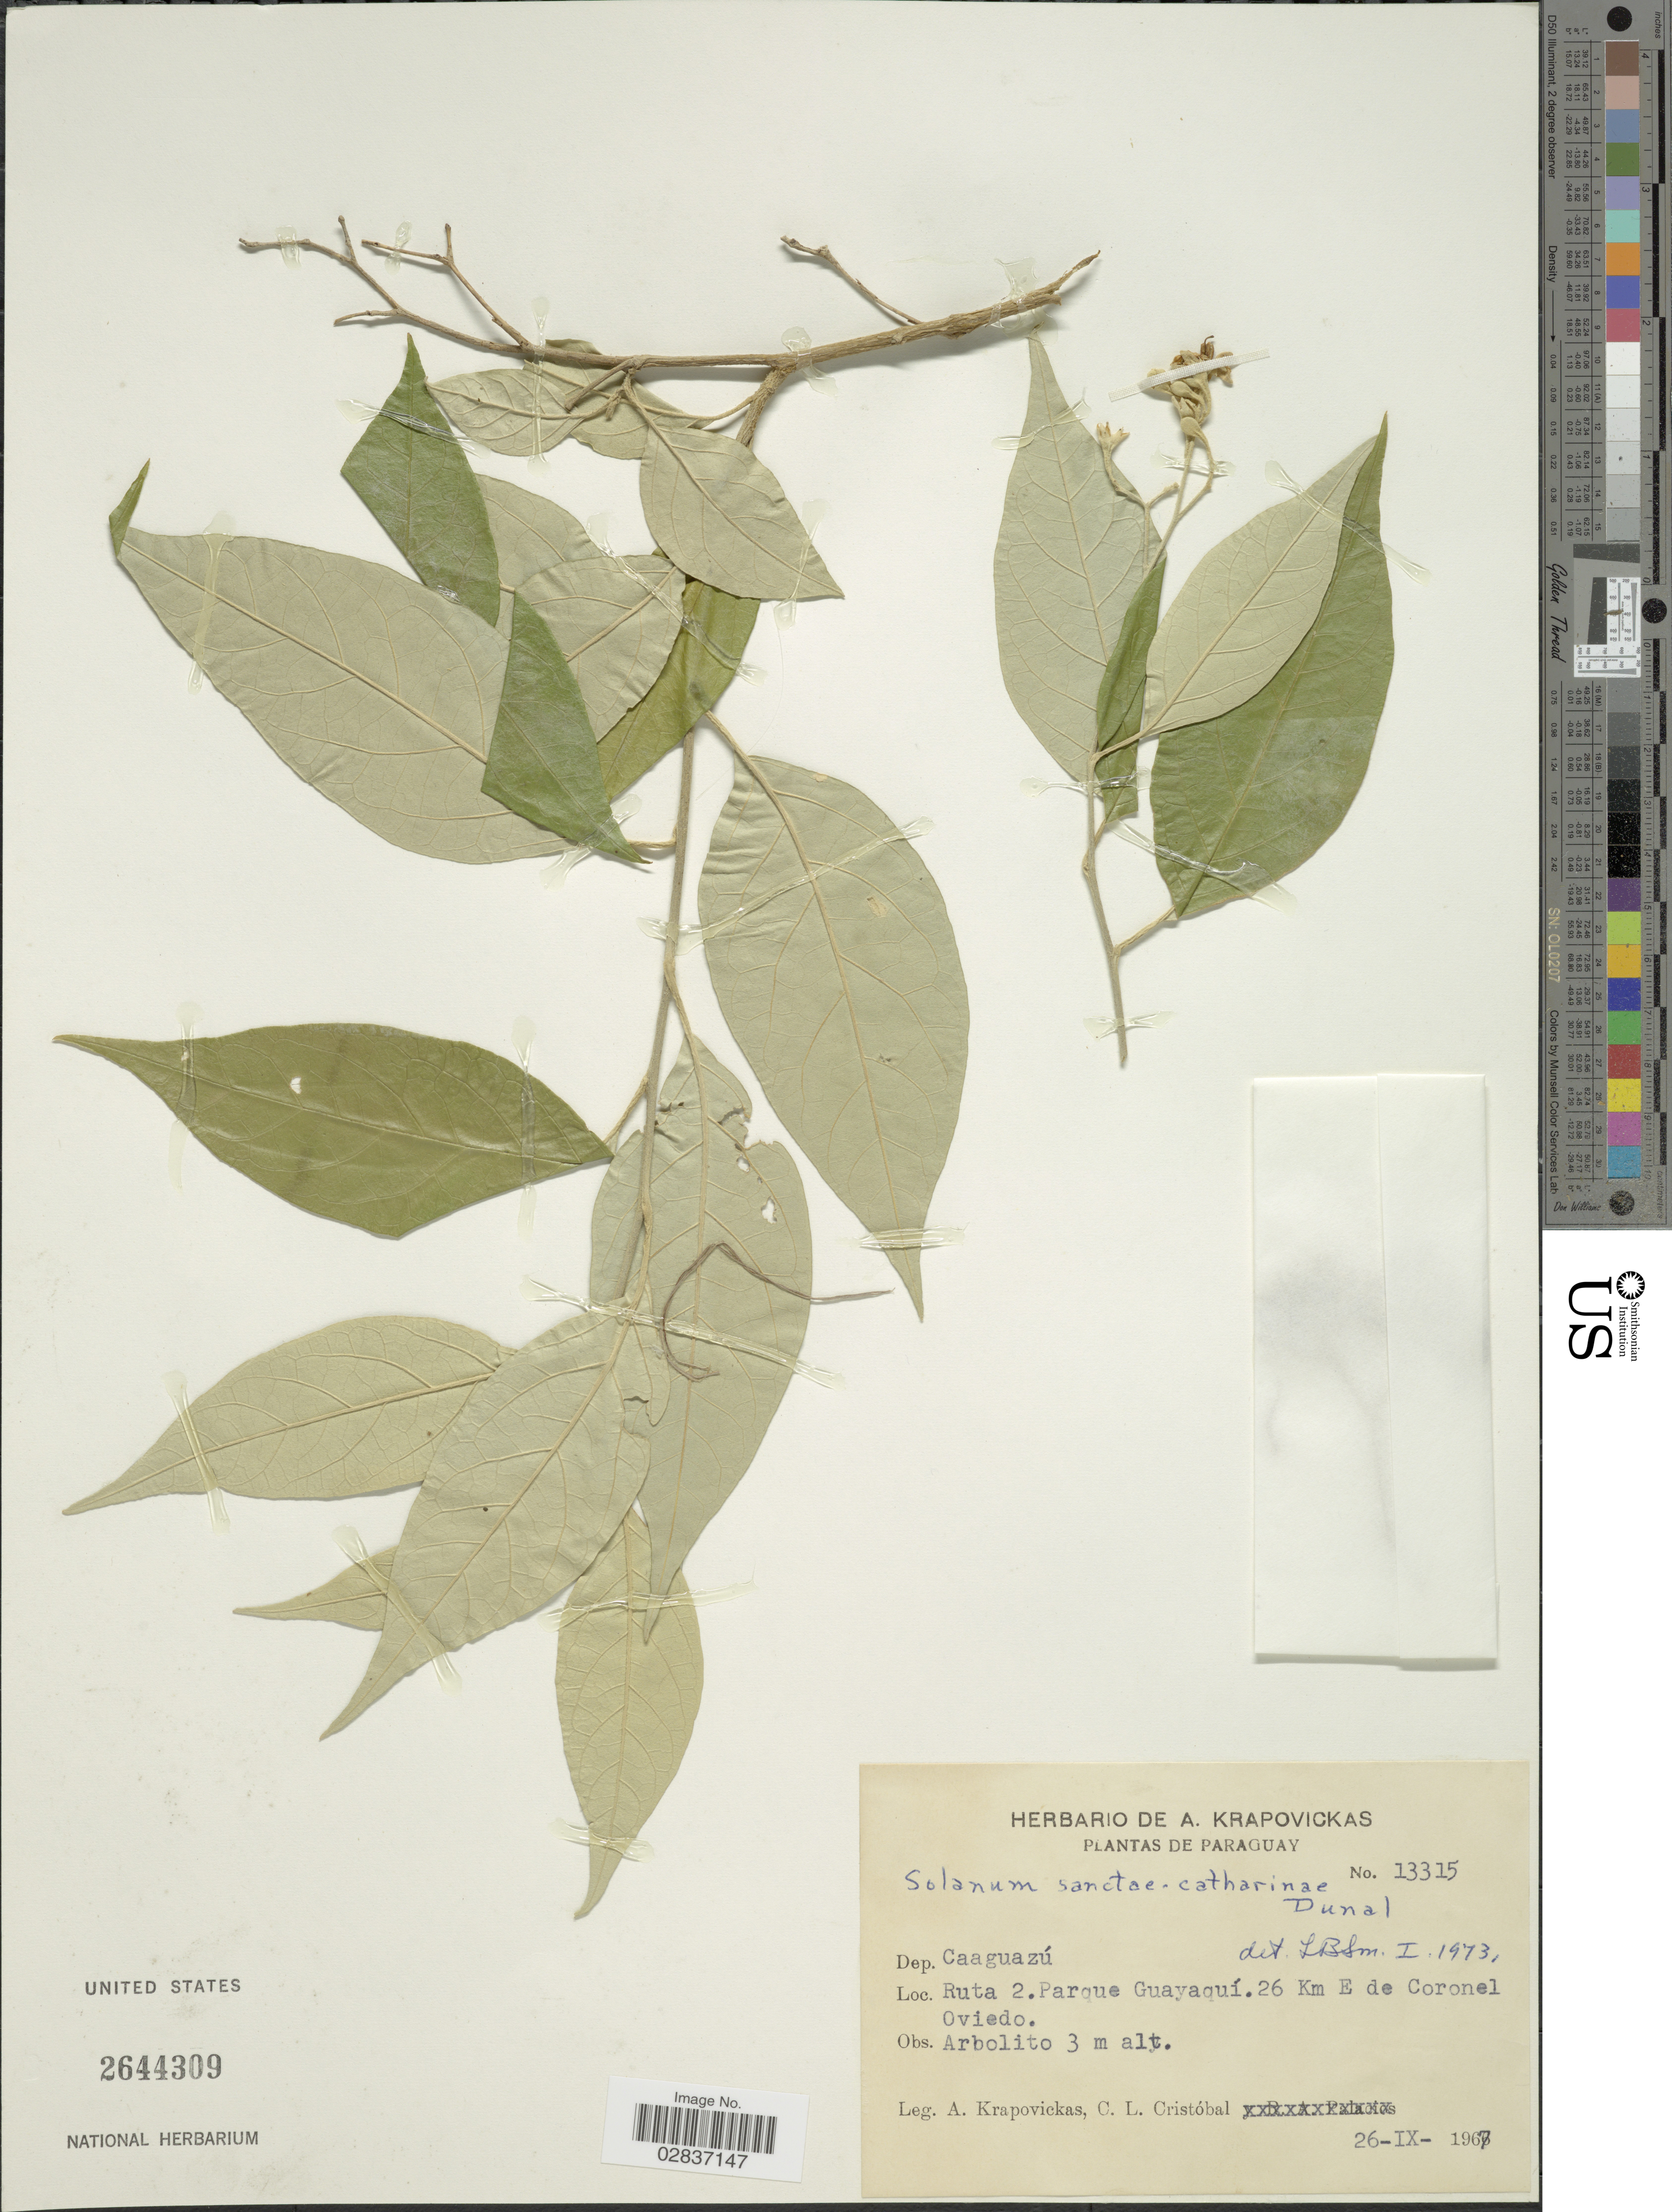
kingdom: Plantae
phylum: Tracheophyta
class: Magnoliopsida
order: Solanales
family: Solanaceae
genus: Solanum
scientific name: Solanum sanctae-catharinae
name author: Dunal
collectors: A. Krapovickas & C. L. Cristóbal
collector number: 13315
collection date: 1967-09-26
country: Paraguay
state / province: Caaguazu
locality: Dep. Caaguazú, Ruta 2. Parque Guayaquí. 26 Km E de Coronel Oviedo.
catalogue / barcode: US 2644309